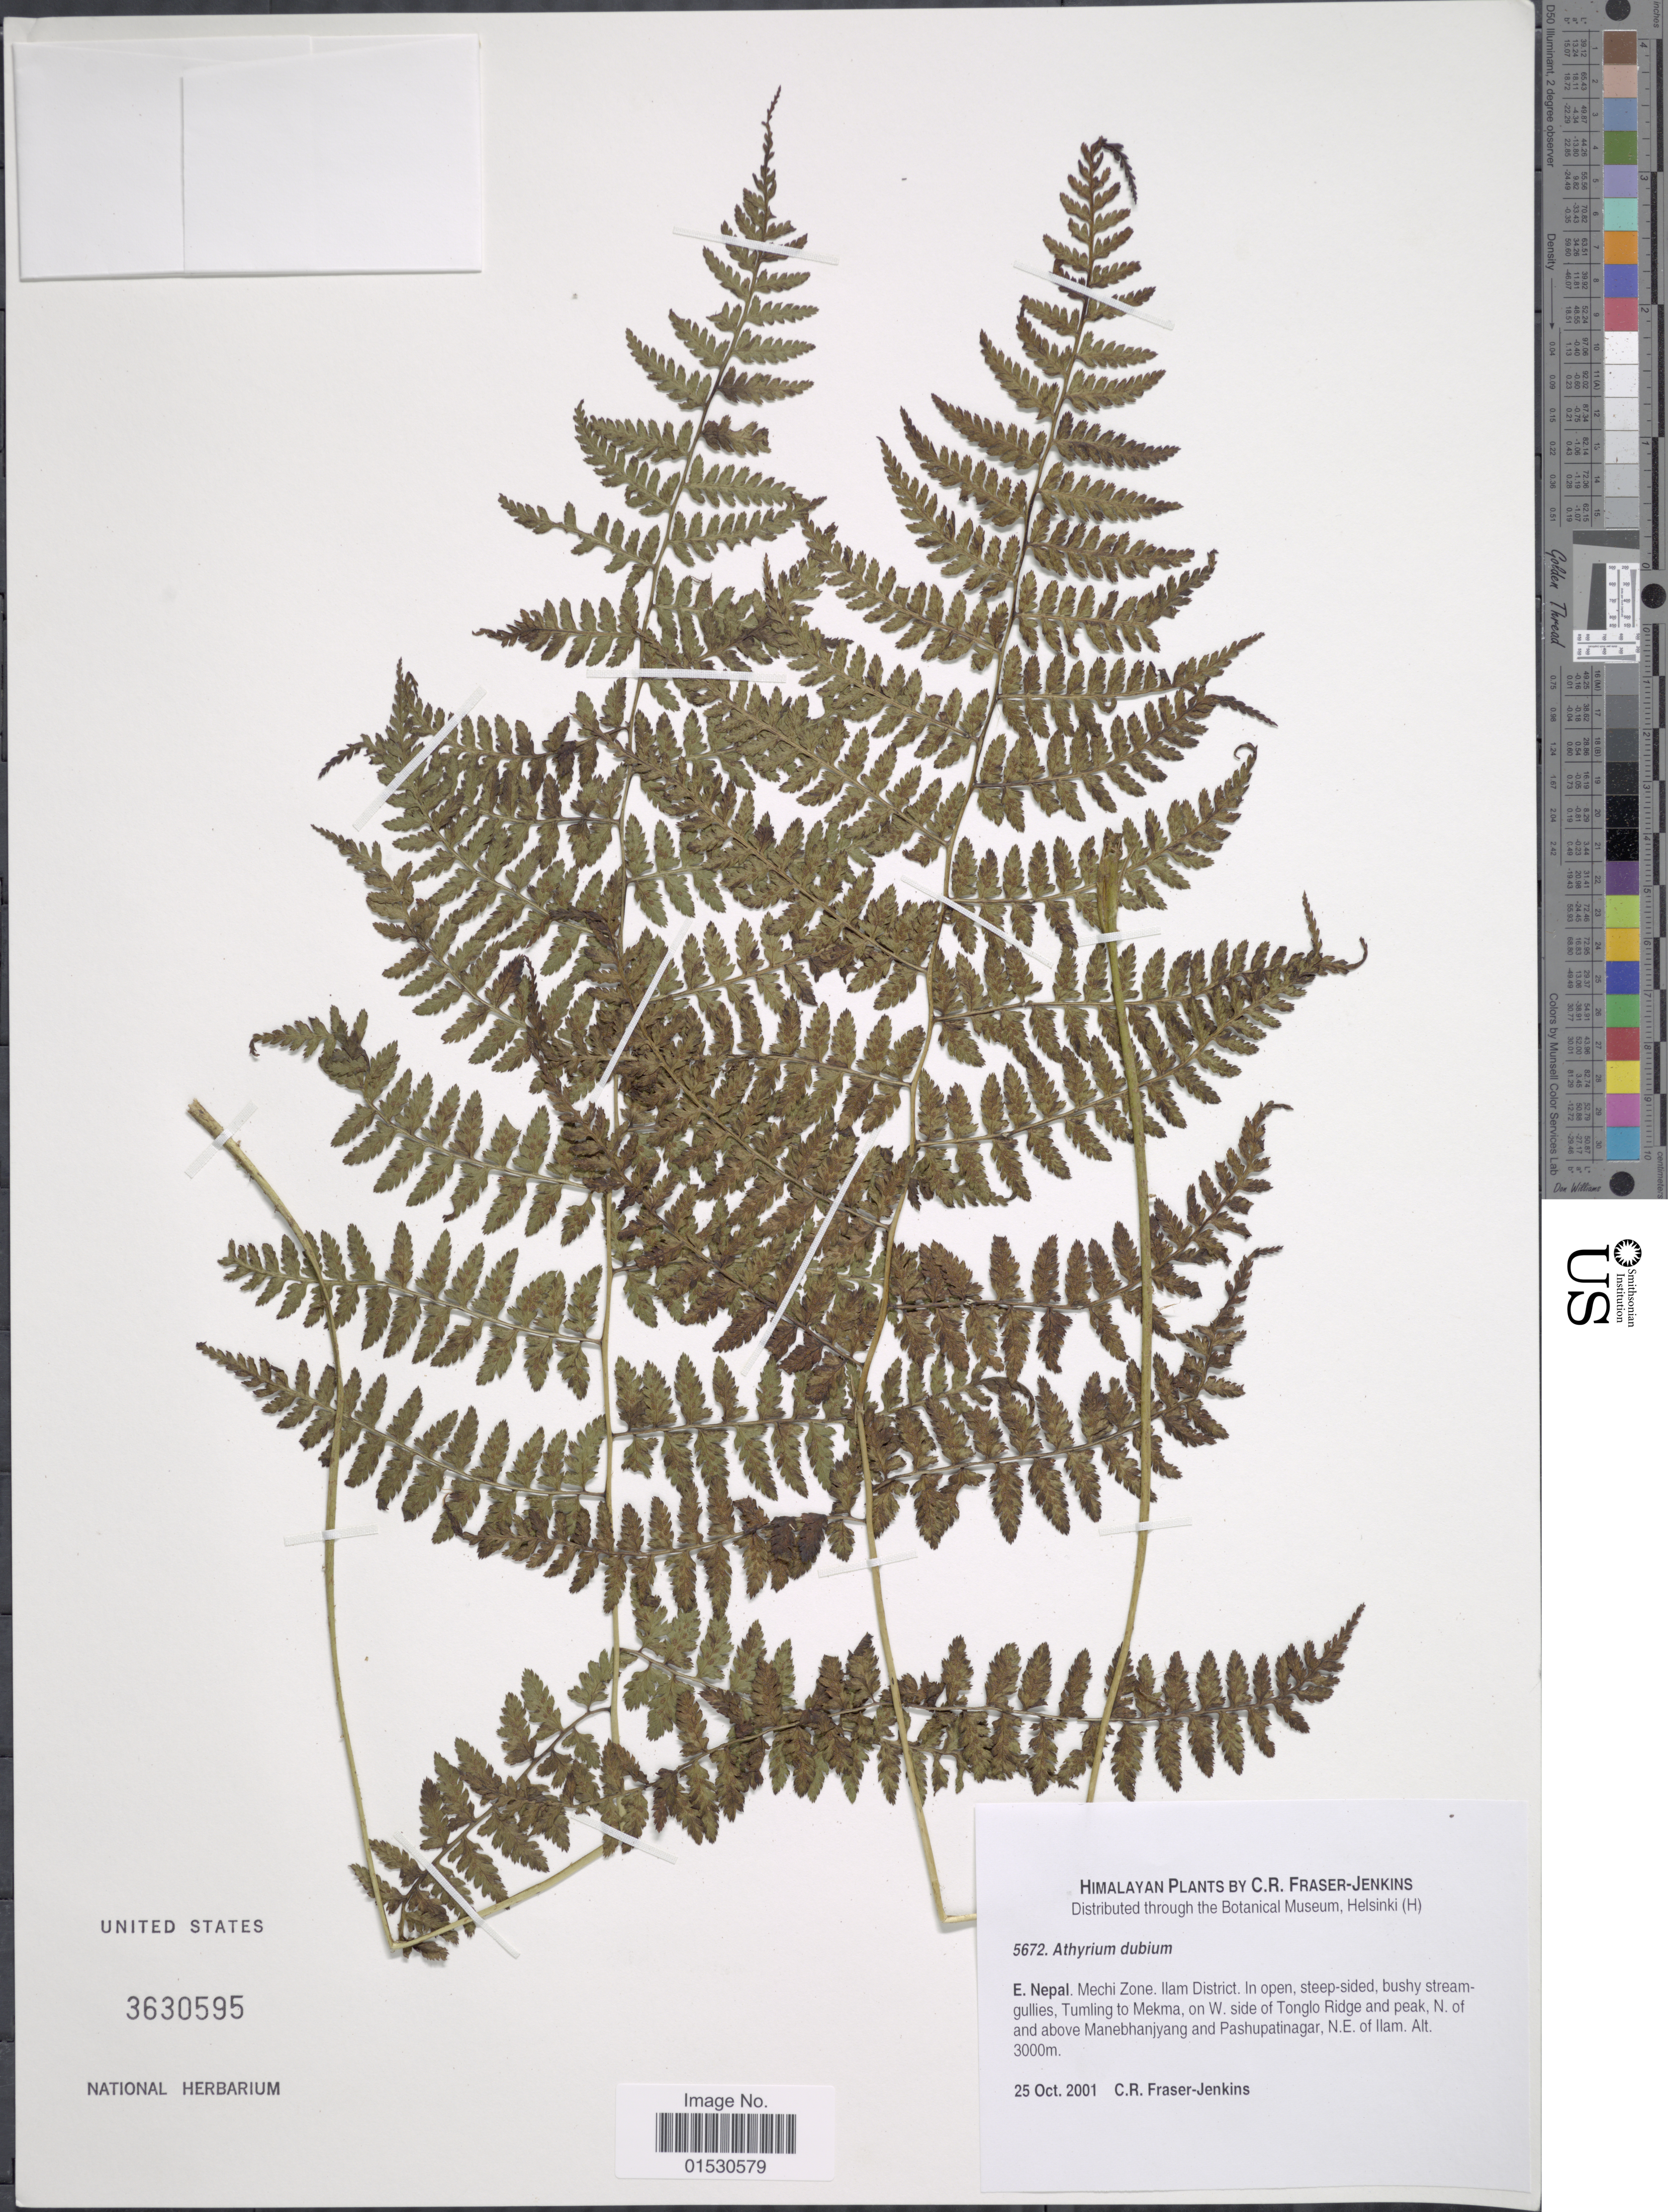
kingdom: Plantae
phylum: Tracheophyta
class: Polypodiopsida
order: Polypodiales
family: Athyriaceae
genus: Athyrium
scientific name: Athyrium dubium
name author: (D. Don) Ohwi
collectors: C. R. Fraser-Jenkins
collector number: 5672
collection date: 2001-10-25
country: Nepal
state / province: Mechi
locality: E Nepal. Mechi Zone. Ilam District. In open, steeps-sided, bushy sream-gullies, Tumling to Mekma, on W side of Tonglo Ridge and peak, N. of and above Manebhanjyang and Pashupatinagar, N.E. of Ilam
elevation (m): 3000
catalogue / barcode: US 3630595